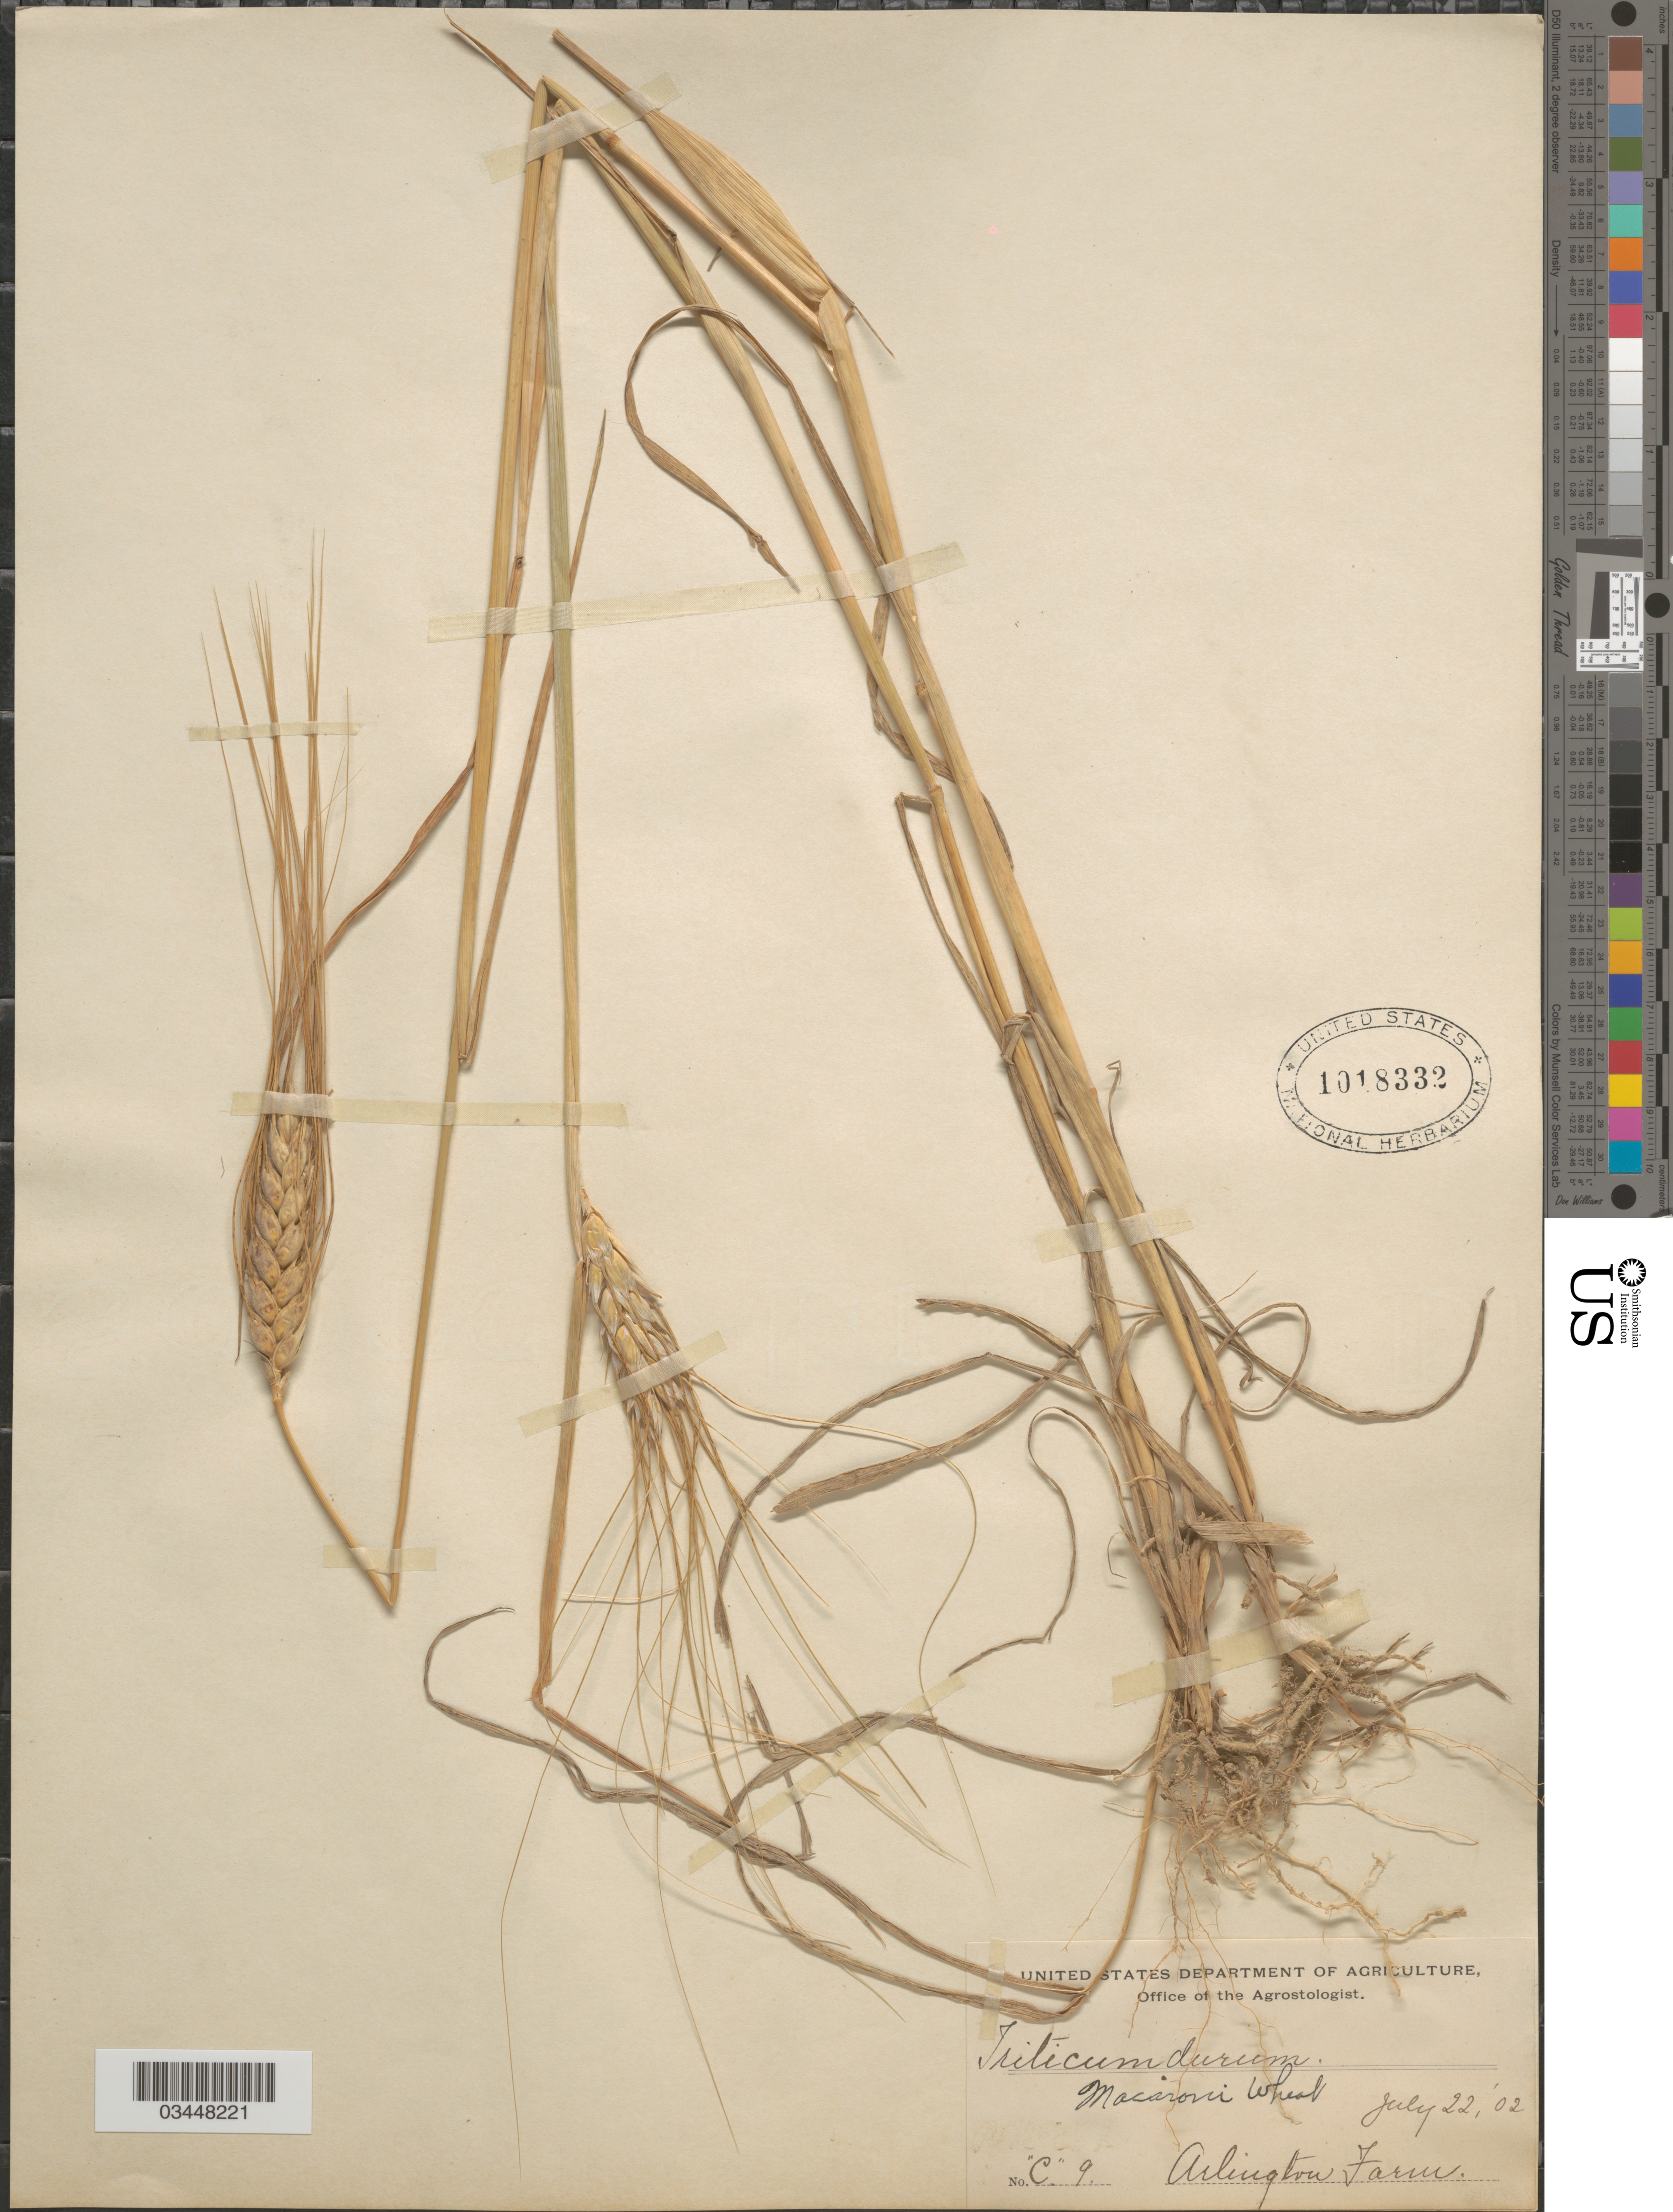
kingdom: Plantae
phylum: Tracheophyta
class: Liliopsida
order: Poales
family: Poaceae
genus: Triticum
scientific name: Triticum durum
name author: Desf.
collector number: C9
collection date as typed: Transcribed d/m/y: 22/7/2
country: United States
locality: Arlington Farm.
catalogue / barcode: US 1018332